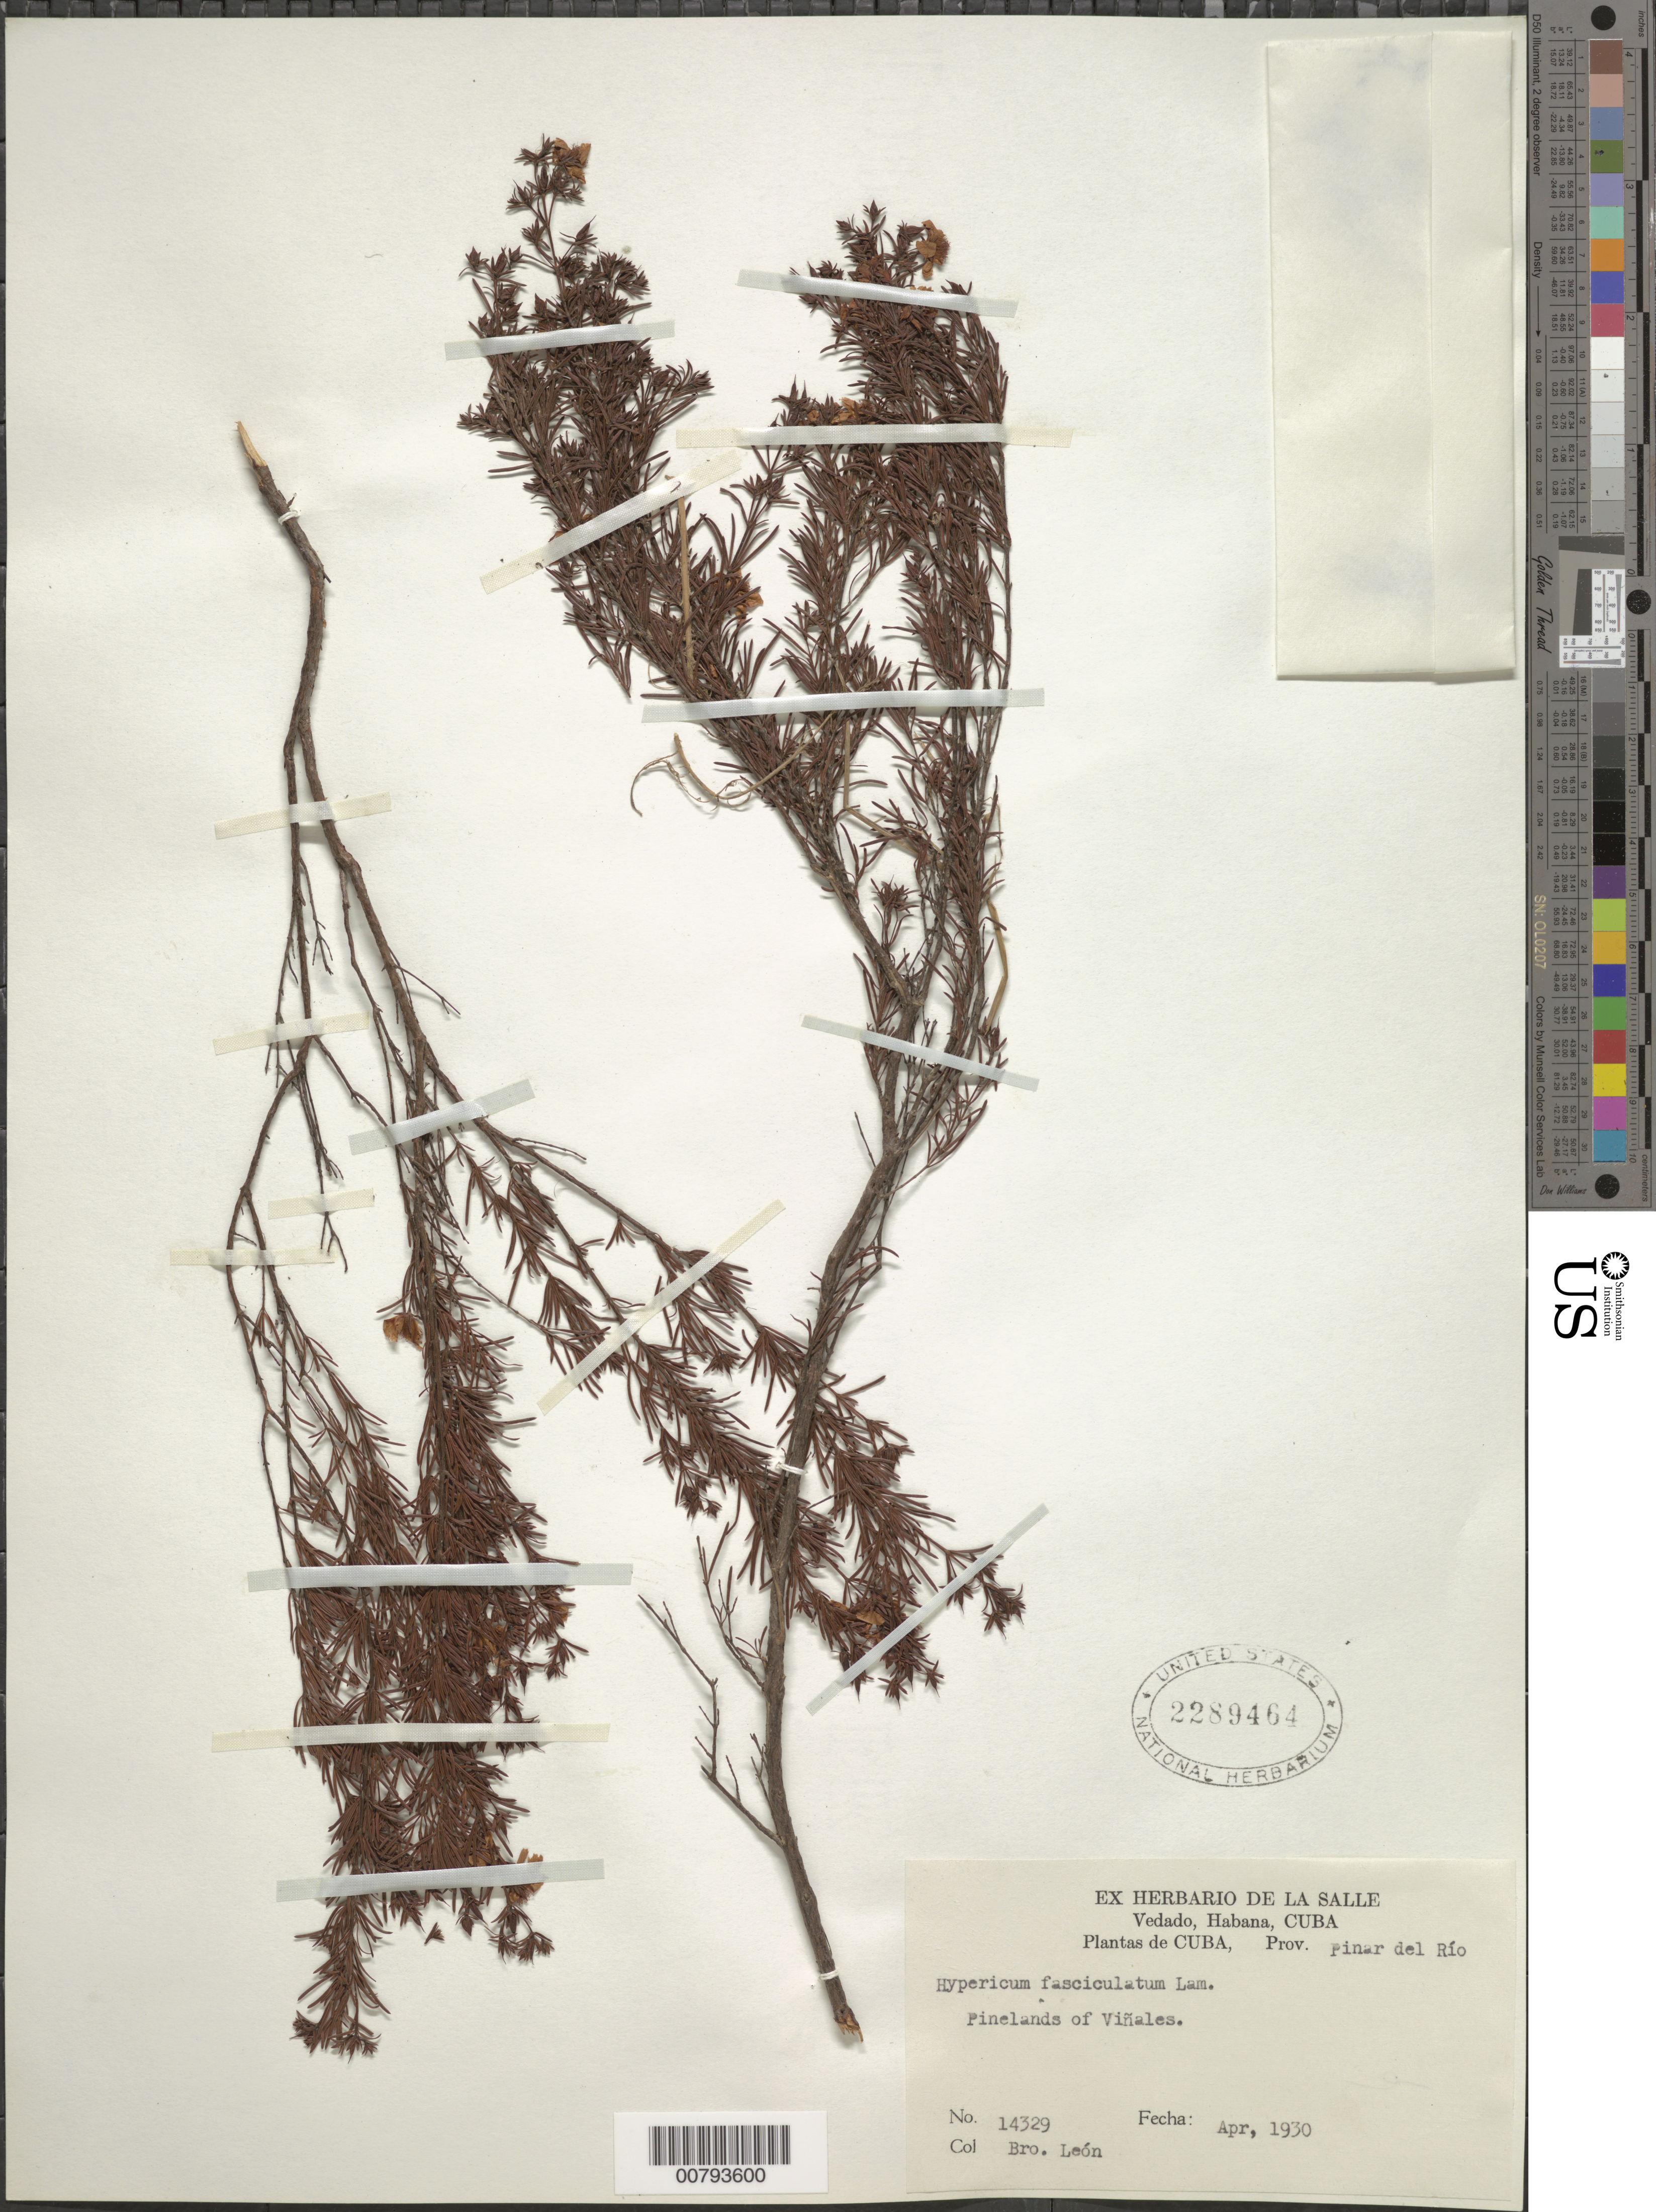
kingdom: Plantae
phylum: Tracheophyta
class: Magnoliopsida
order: Malpighiales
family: Hypericaceae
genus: Hypericum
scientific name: Hypericum fasciculatum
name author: Lam.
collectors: Bro. León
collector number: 14329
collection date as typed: Apr 1930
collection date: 1930-04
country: Cuba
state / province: Pinar del Río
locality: Vedado, Habana; Viñales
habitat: Pinelands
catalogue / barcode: US 2289464